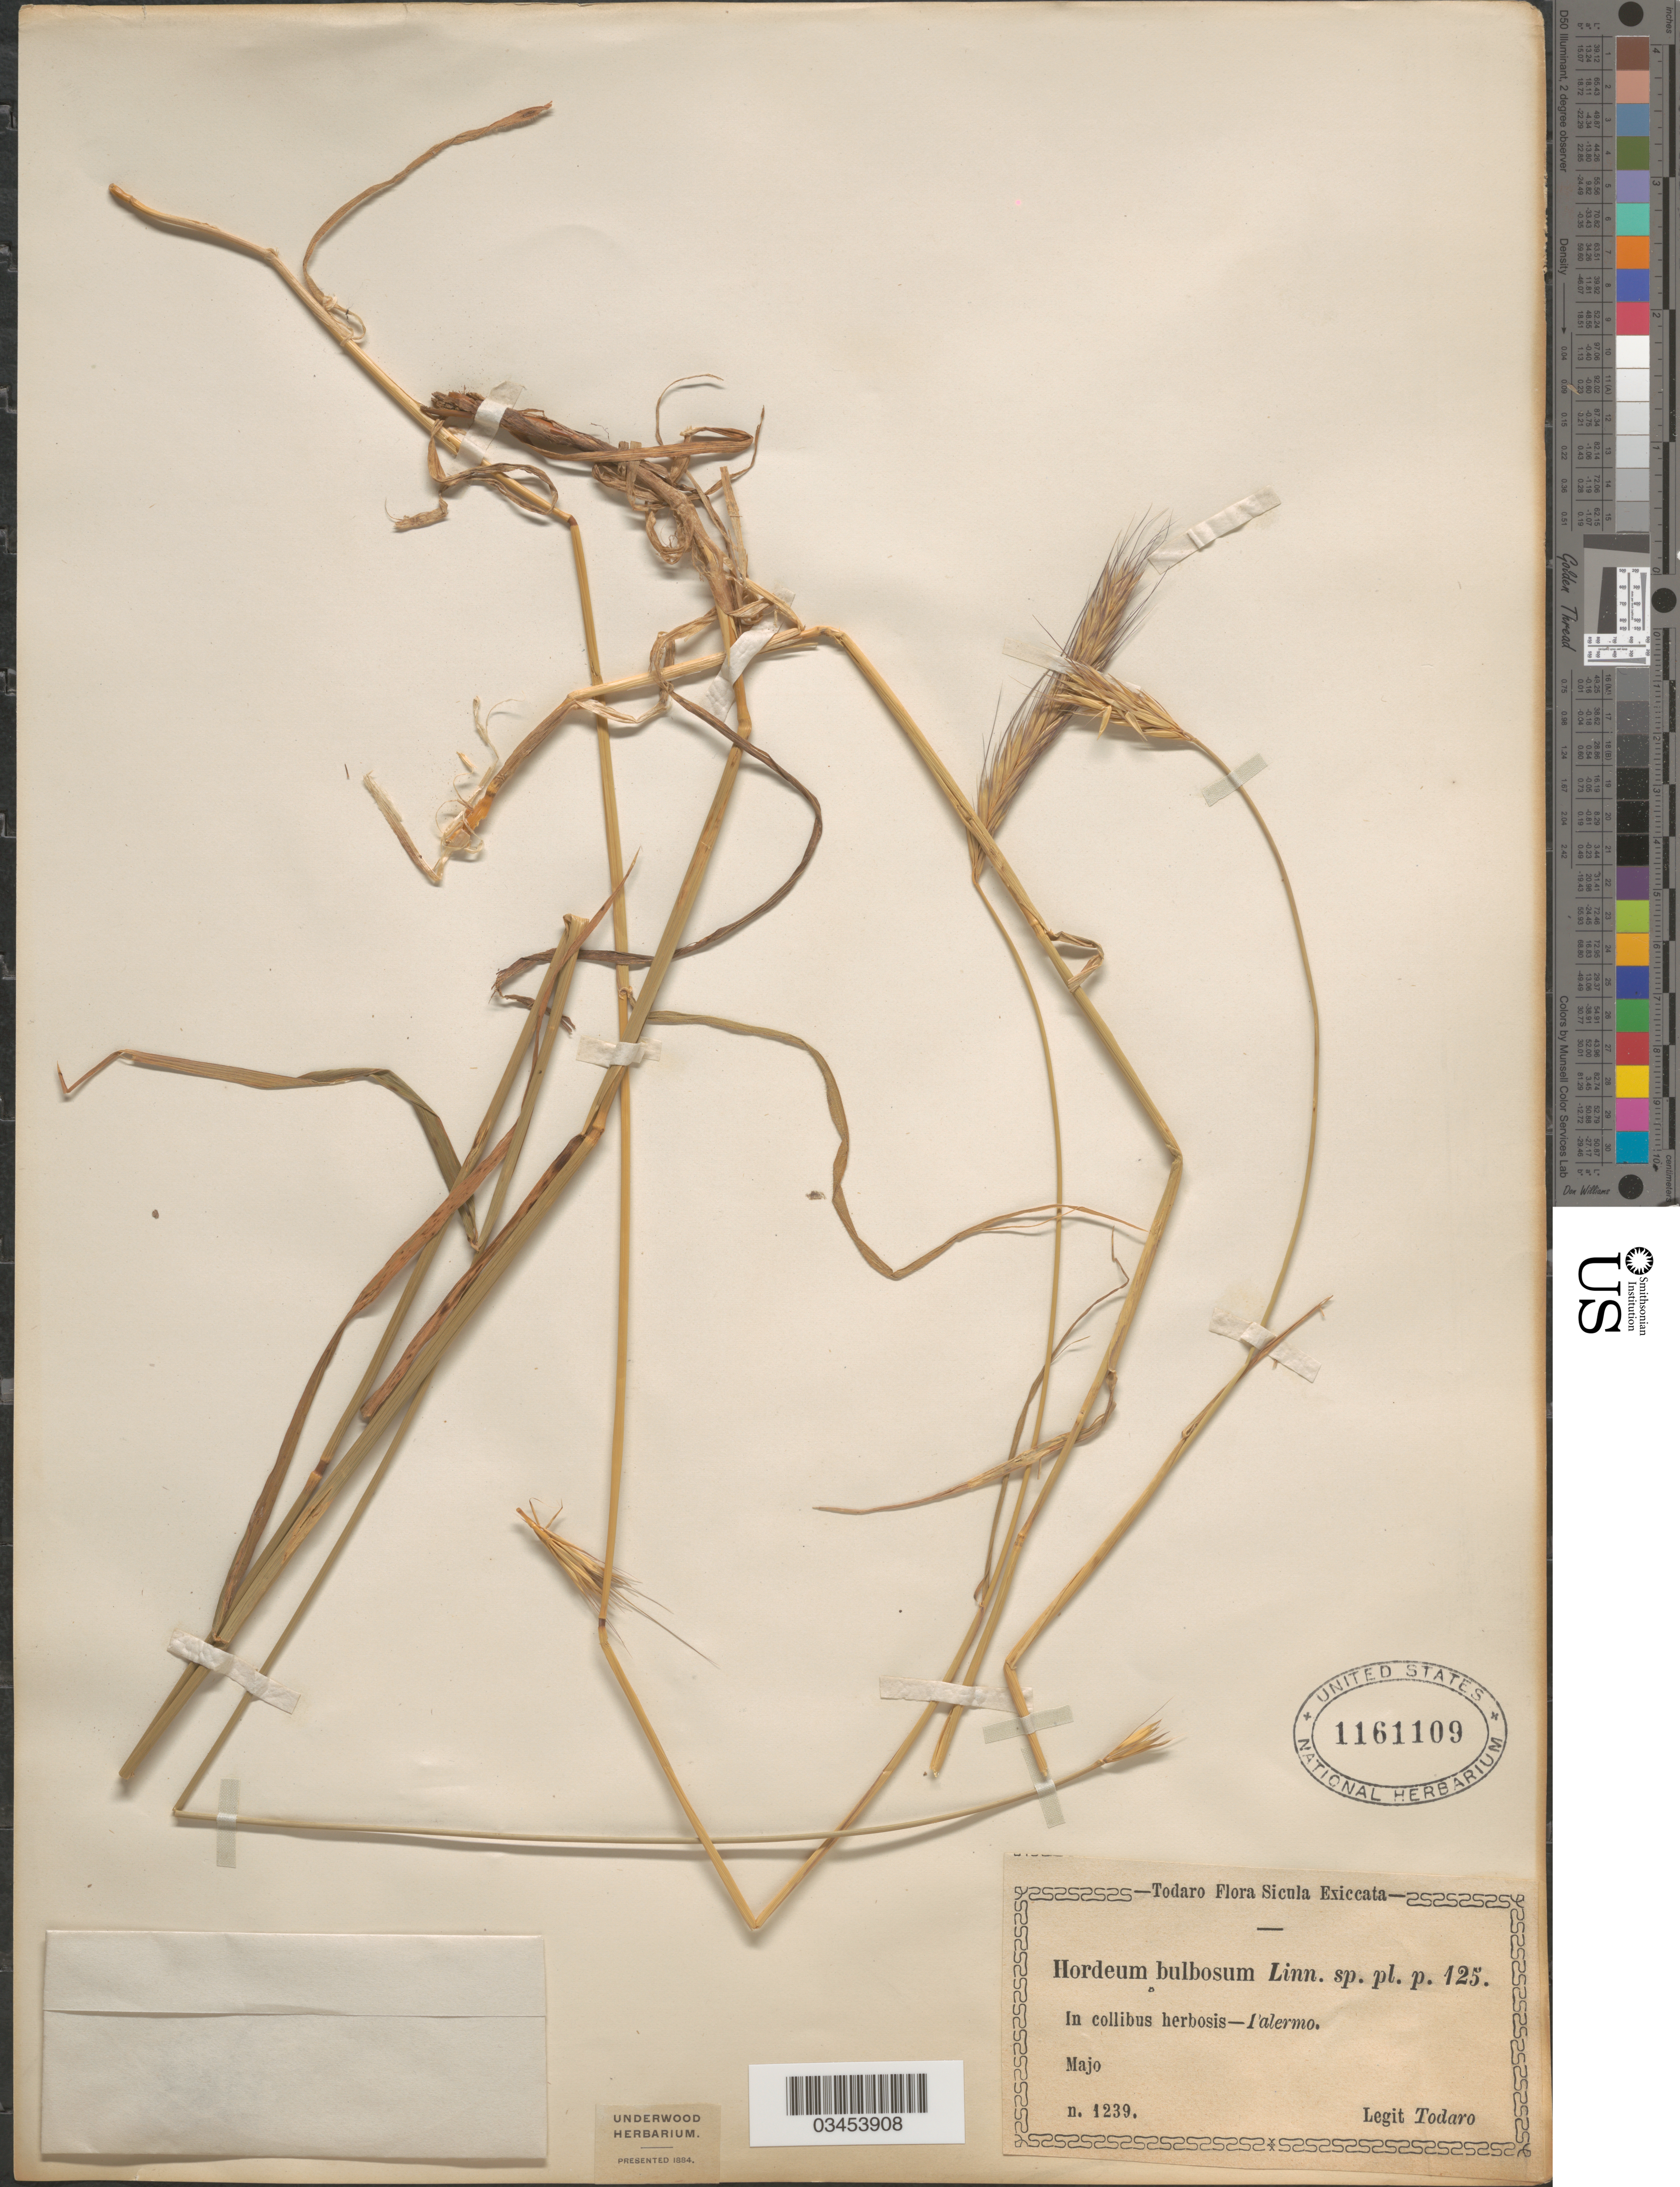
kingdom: Plantae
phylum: Tracheophyta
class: Liliopsida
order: Poales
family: Poaceae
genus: Hordeum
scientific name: Hordeum bulbosum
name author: L.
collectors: Todaro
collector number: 1239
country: Italy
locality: Sicula. In collibus herbosis-Palermo.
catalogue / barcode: US 1161109